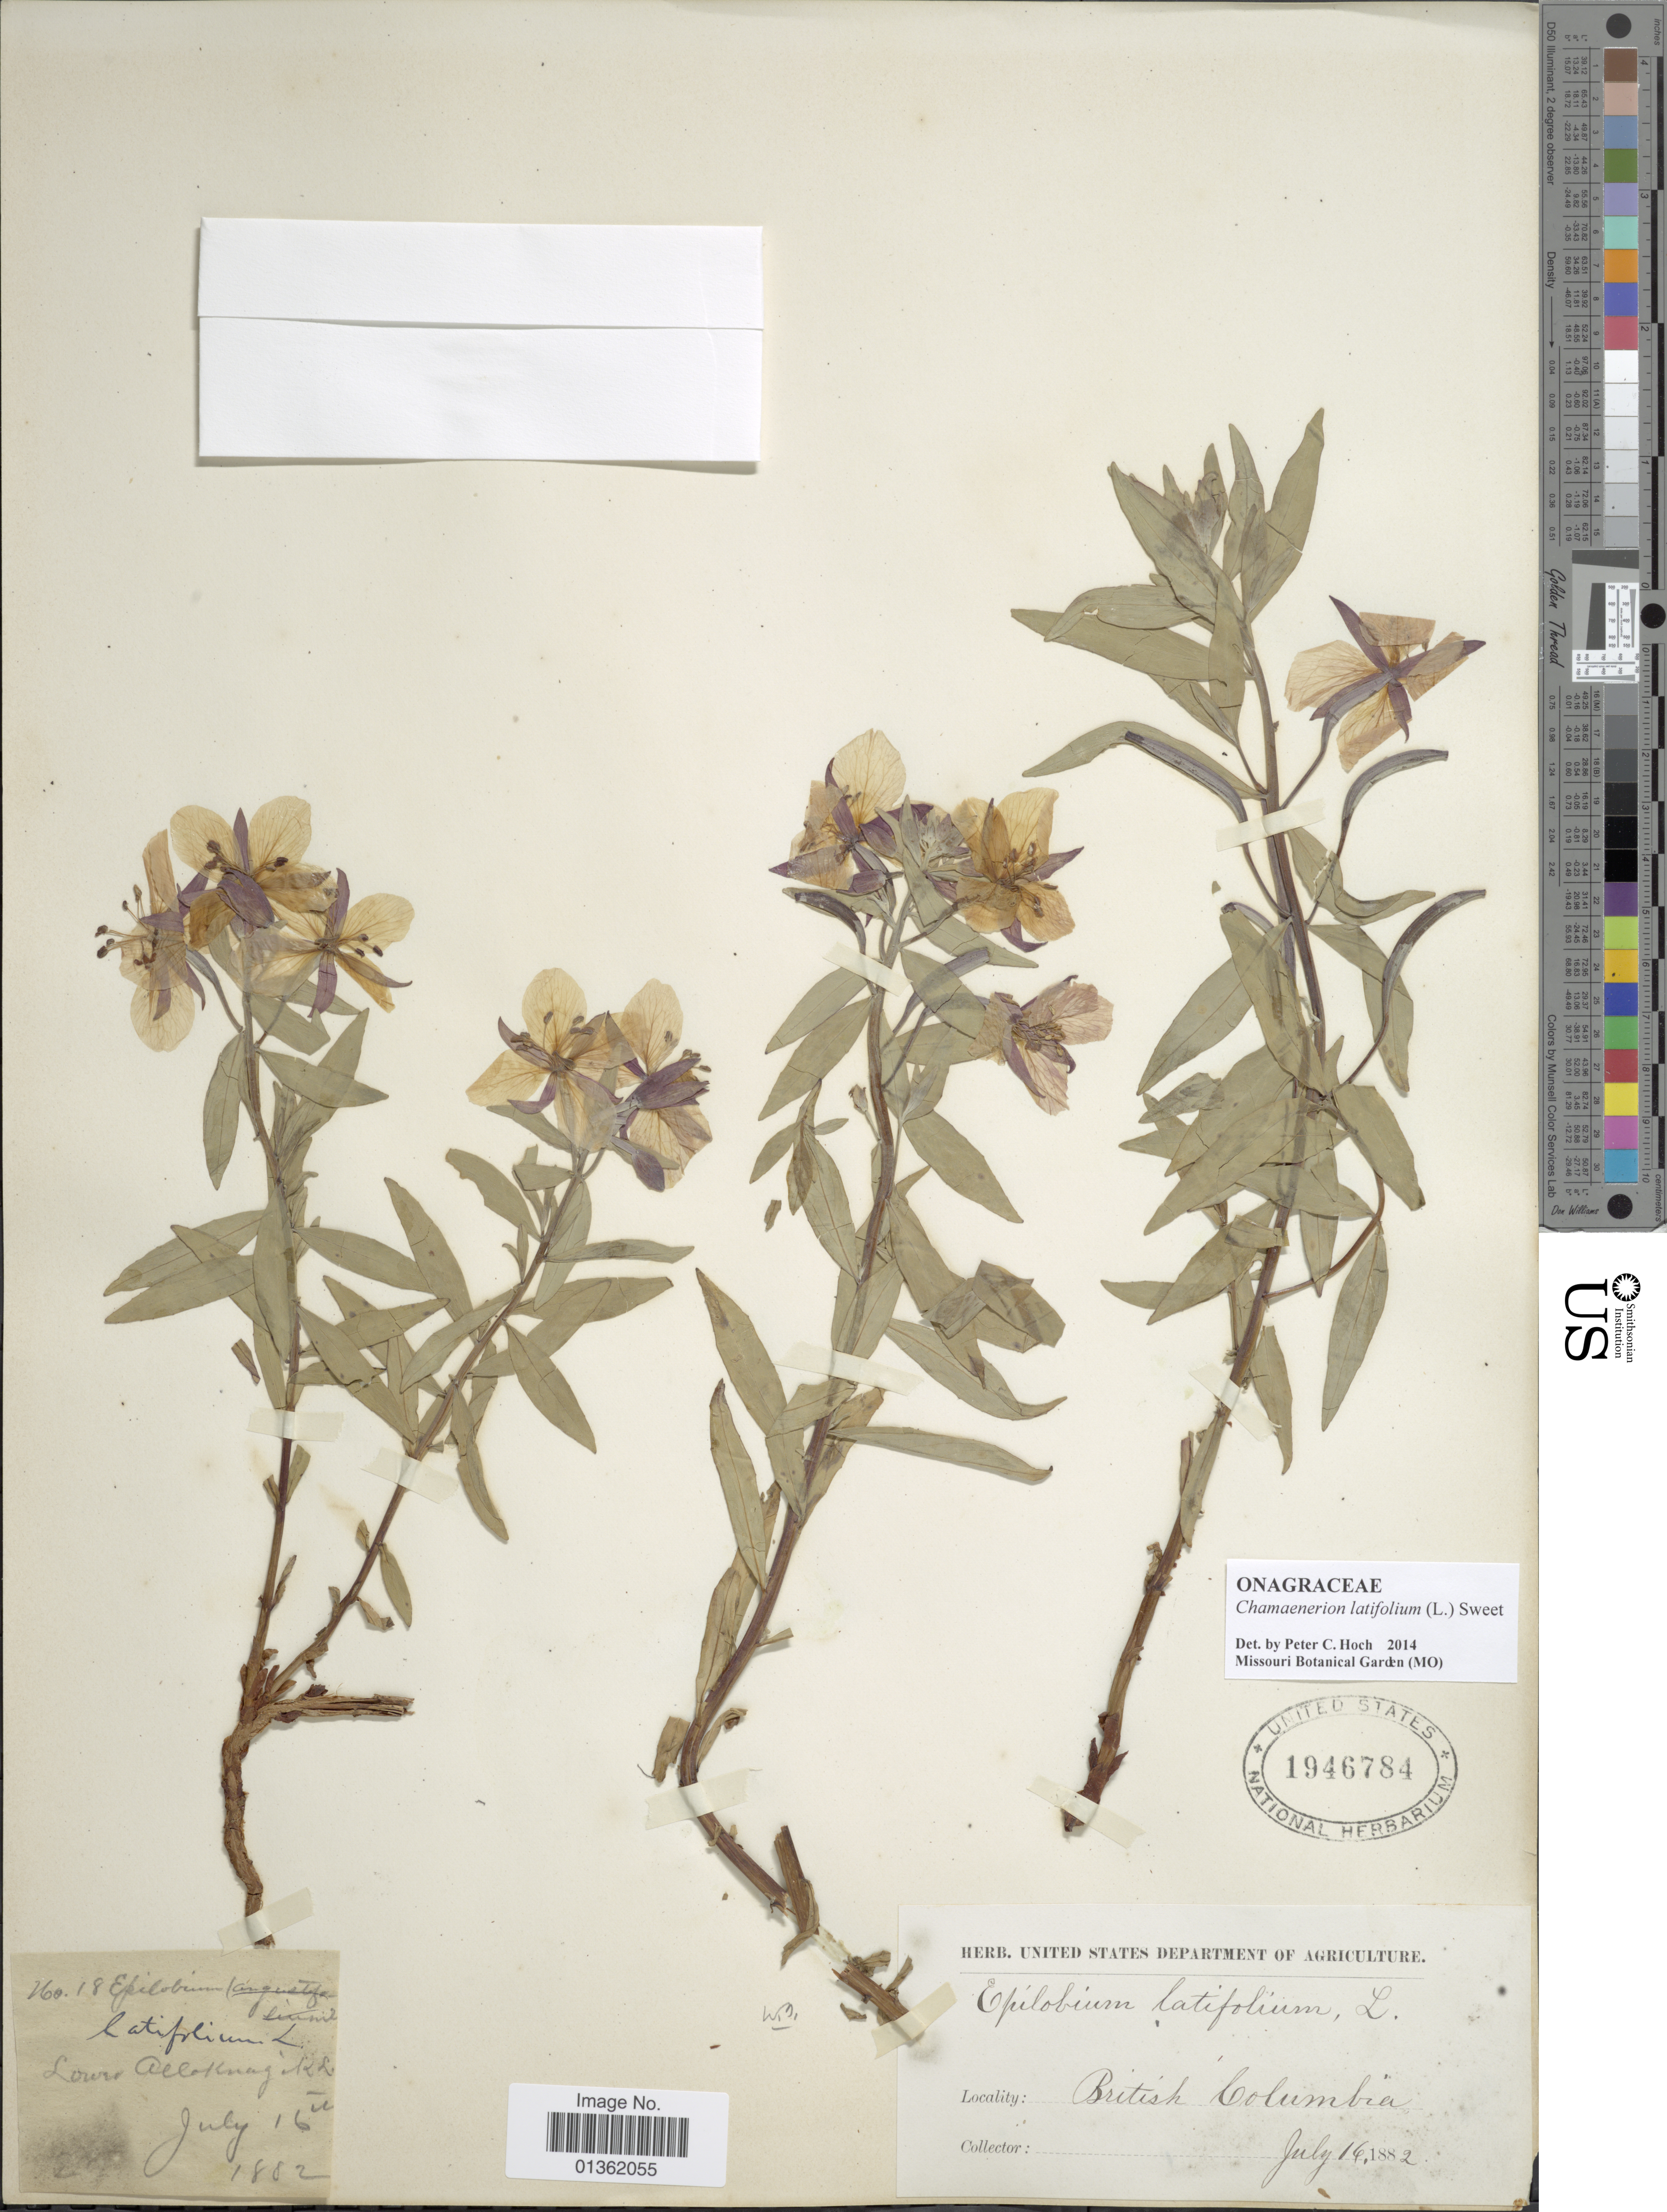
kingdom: Plantae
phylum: Tracheophyta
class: Magnoliopsida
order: Myrtales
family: Onagraceae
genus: Chamaenerion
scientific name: Chamaenerion latifolium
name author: (L.) Th. Fr. & Lange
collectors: ex herb. USDA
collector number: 16018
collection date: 1882-07-16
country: Canada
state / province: British Columbia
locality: Lower Alloknagik L.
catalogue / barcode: US 1946784